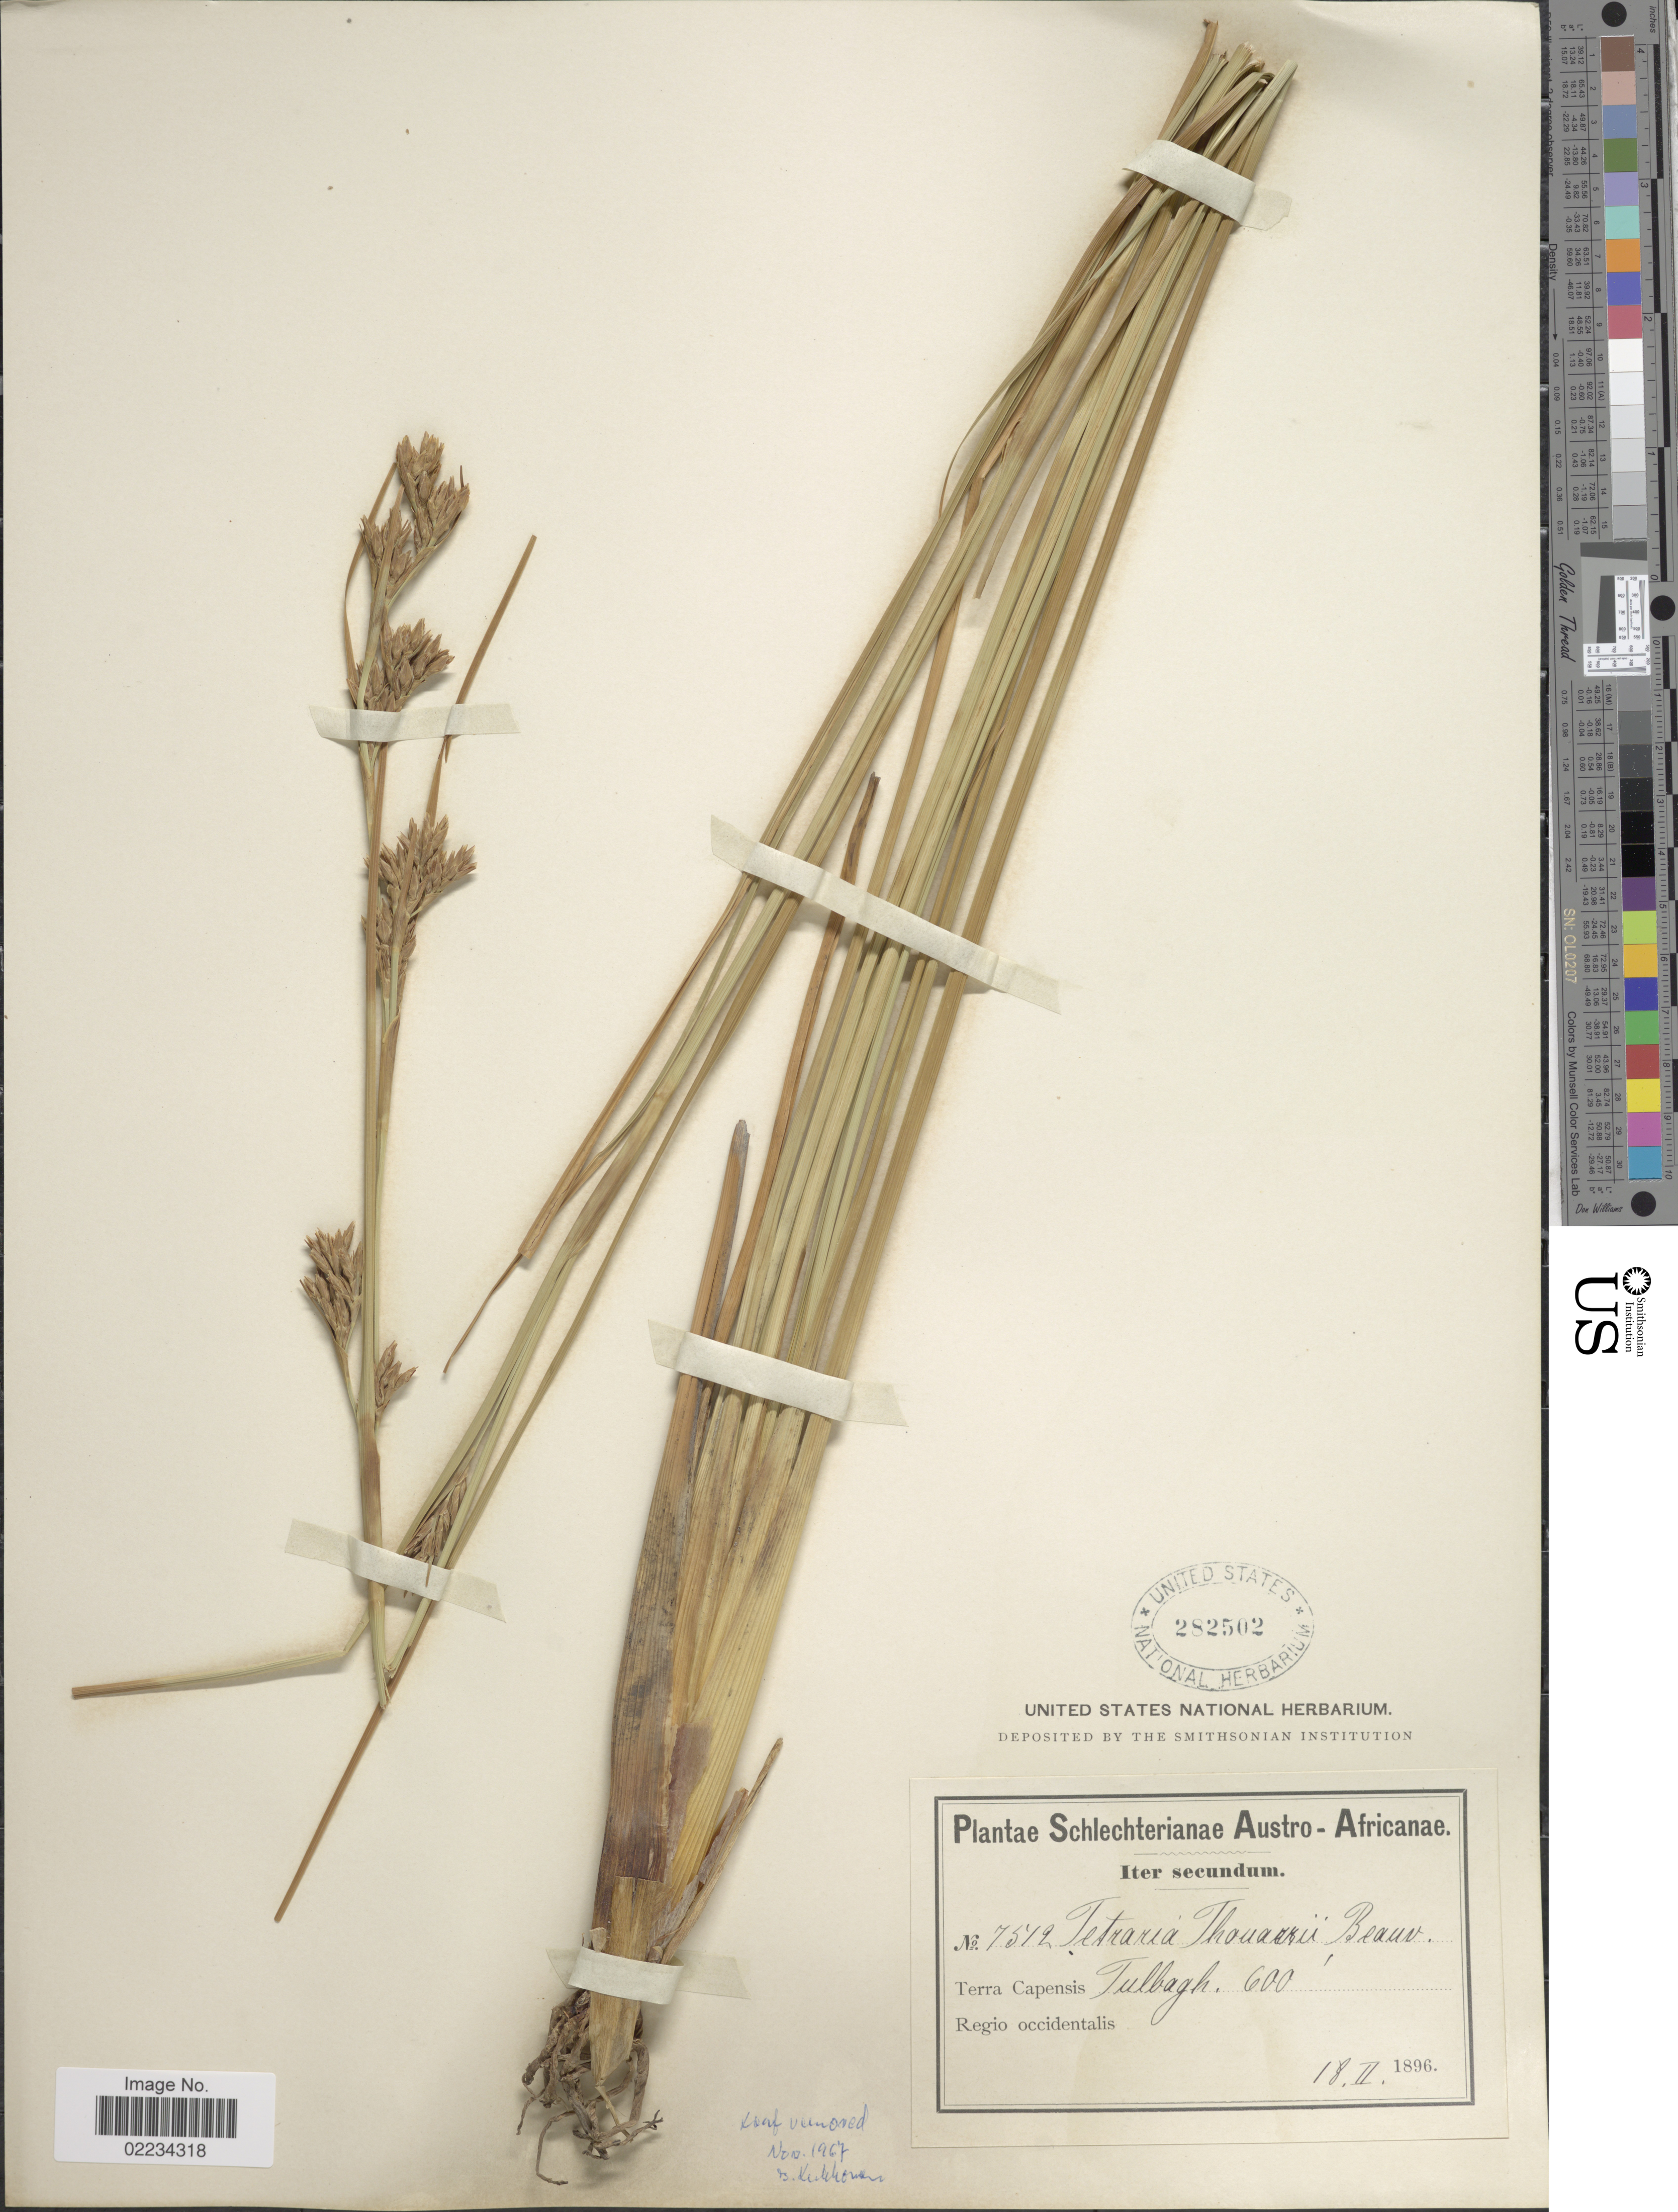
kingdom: Plantae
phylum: Tracheophyta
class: Liliopsida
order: Poales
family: Cyperaceae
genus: Cyathocoma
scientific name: Cyathocoma ecklonii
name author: Nees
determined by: Strong, Mark T., (BOT), Smithsonian Institution - National Museum of Natural History (UNITED STATES)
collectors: Schlechter, --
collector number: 7512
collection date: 1896-02-18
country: South Africa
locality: Austro-Africanae, Iter secundum, Terra Capensis, Tulbagh, Regio occidentalis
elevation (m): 183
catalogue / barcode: US 282502